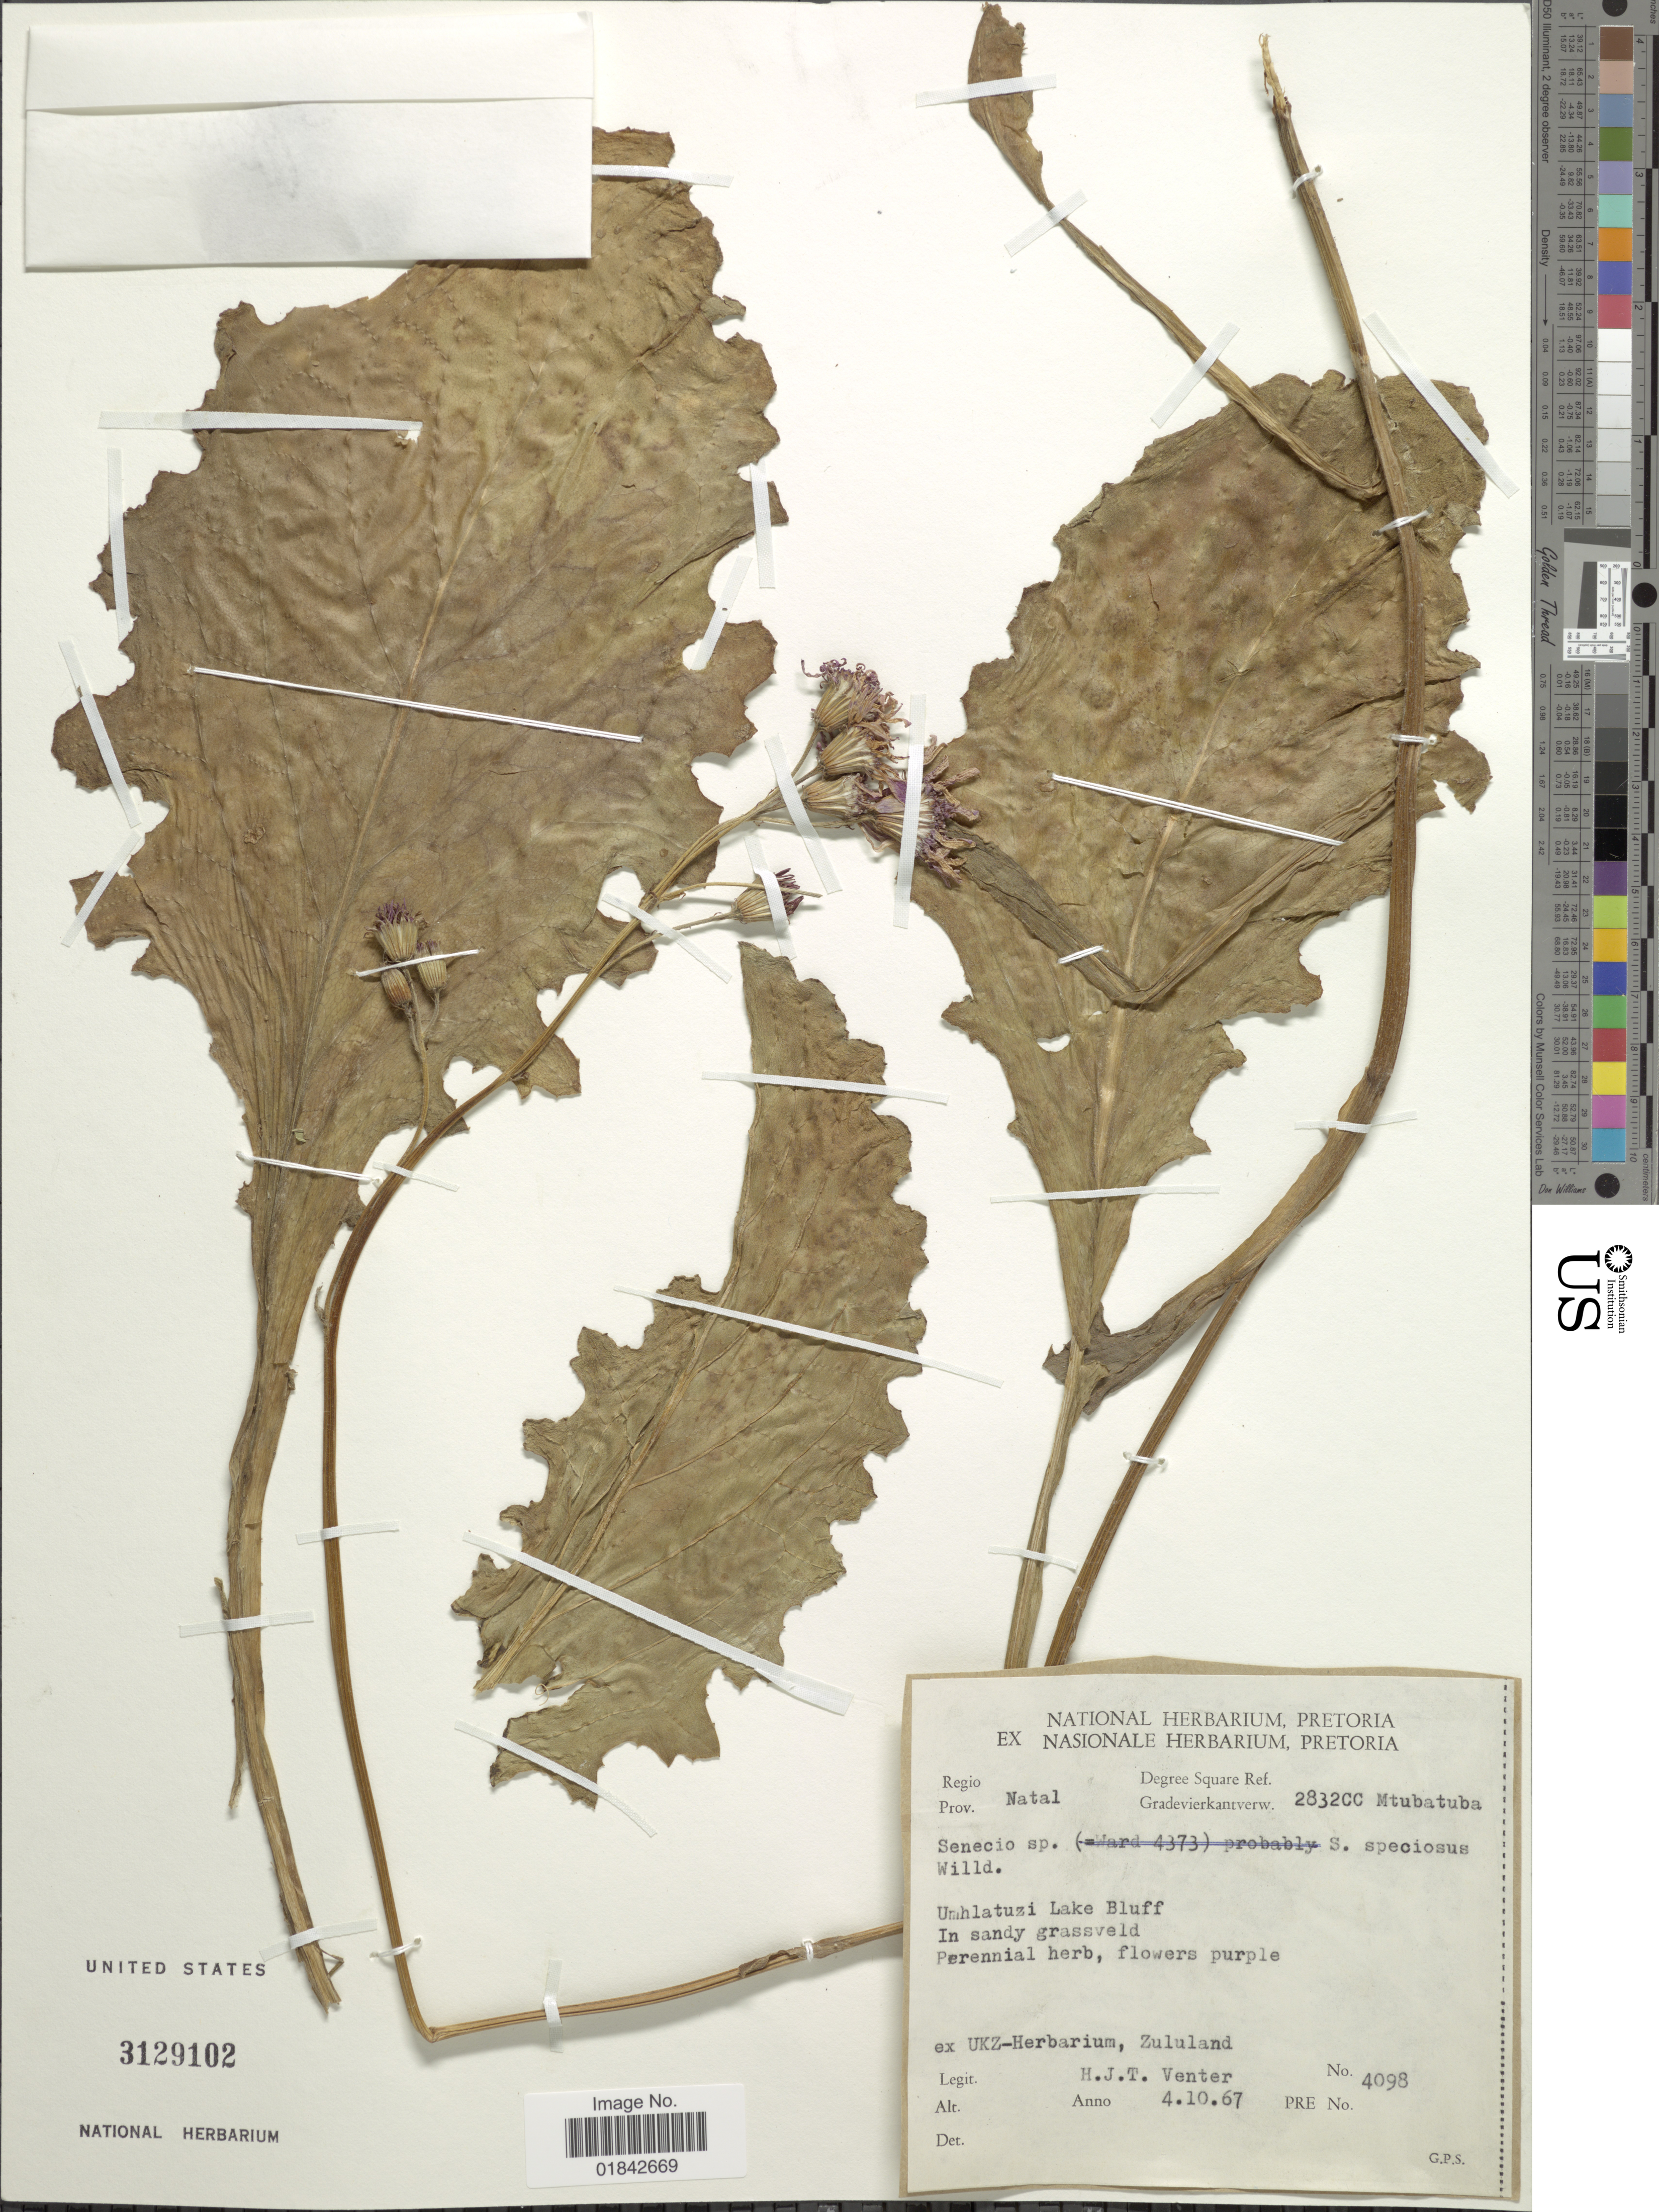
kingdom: Plantae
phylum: Tracheophyta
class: Magnoliopsida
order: Asterales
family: Asteraceae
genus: Senecio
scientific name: Senecio speciosus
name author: Willd.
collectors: H. Venter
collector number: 4098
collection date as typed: Transcribed d/m/y: 4/10/67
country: South Africa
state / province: KwaZulu-Natal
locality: Umlatuzi Lake Bluff, Zululand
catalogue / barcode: US 3129102